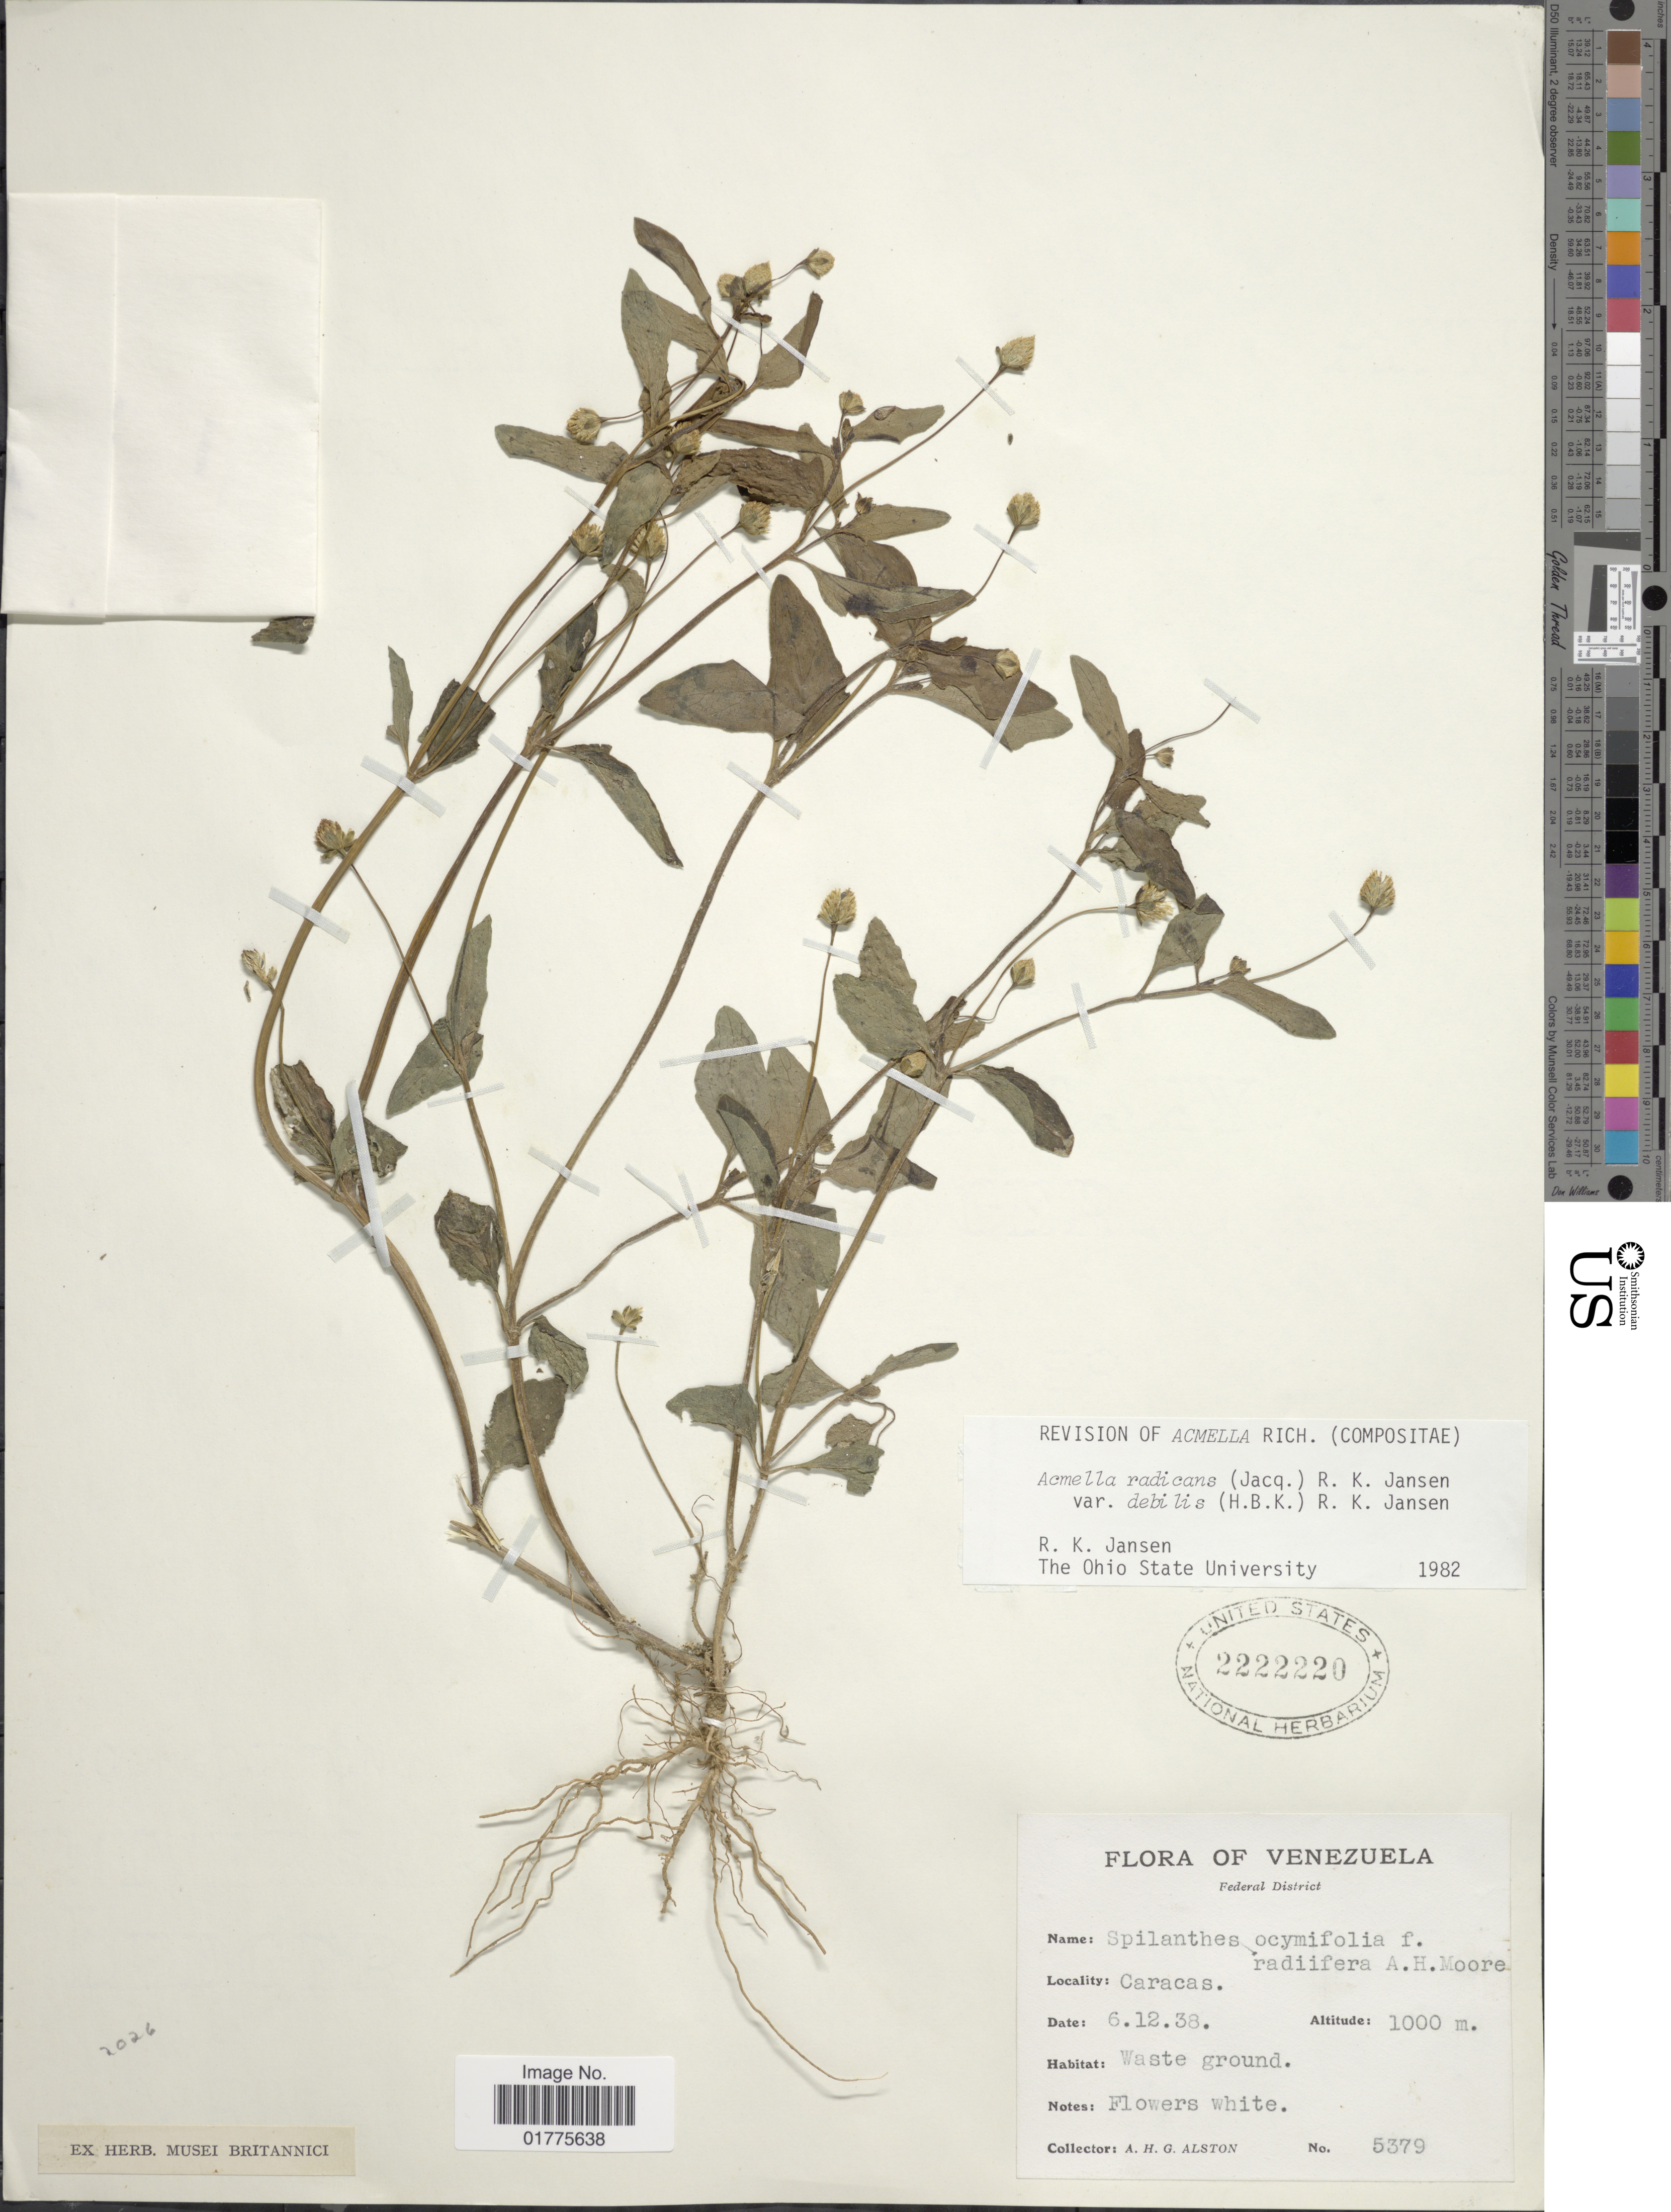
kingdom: Plantae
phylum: Tracheophyta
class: Magnoliopsida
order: Asterales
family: Asteraceae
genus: Acmella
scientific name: Acmella radicans var. debilis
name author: (Kunth) R.K. Jansen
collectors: A. H. Alston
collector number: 5379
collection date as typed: Transcribed d/m/y: 6/12/38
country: Venezuela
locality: Federal District, Caracas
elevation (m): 1000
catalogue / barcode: US 2222220